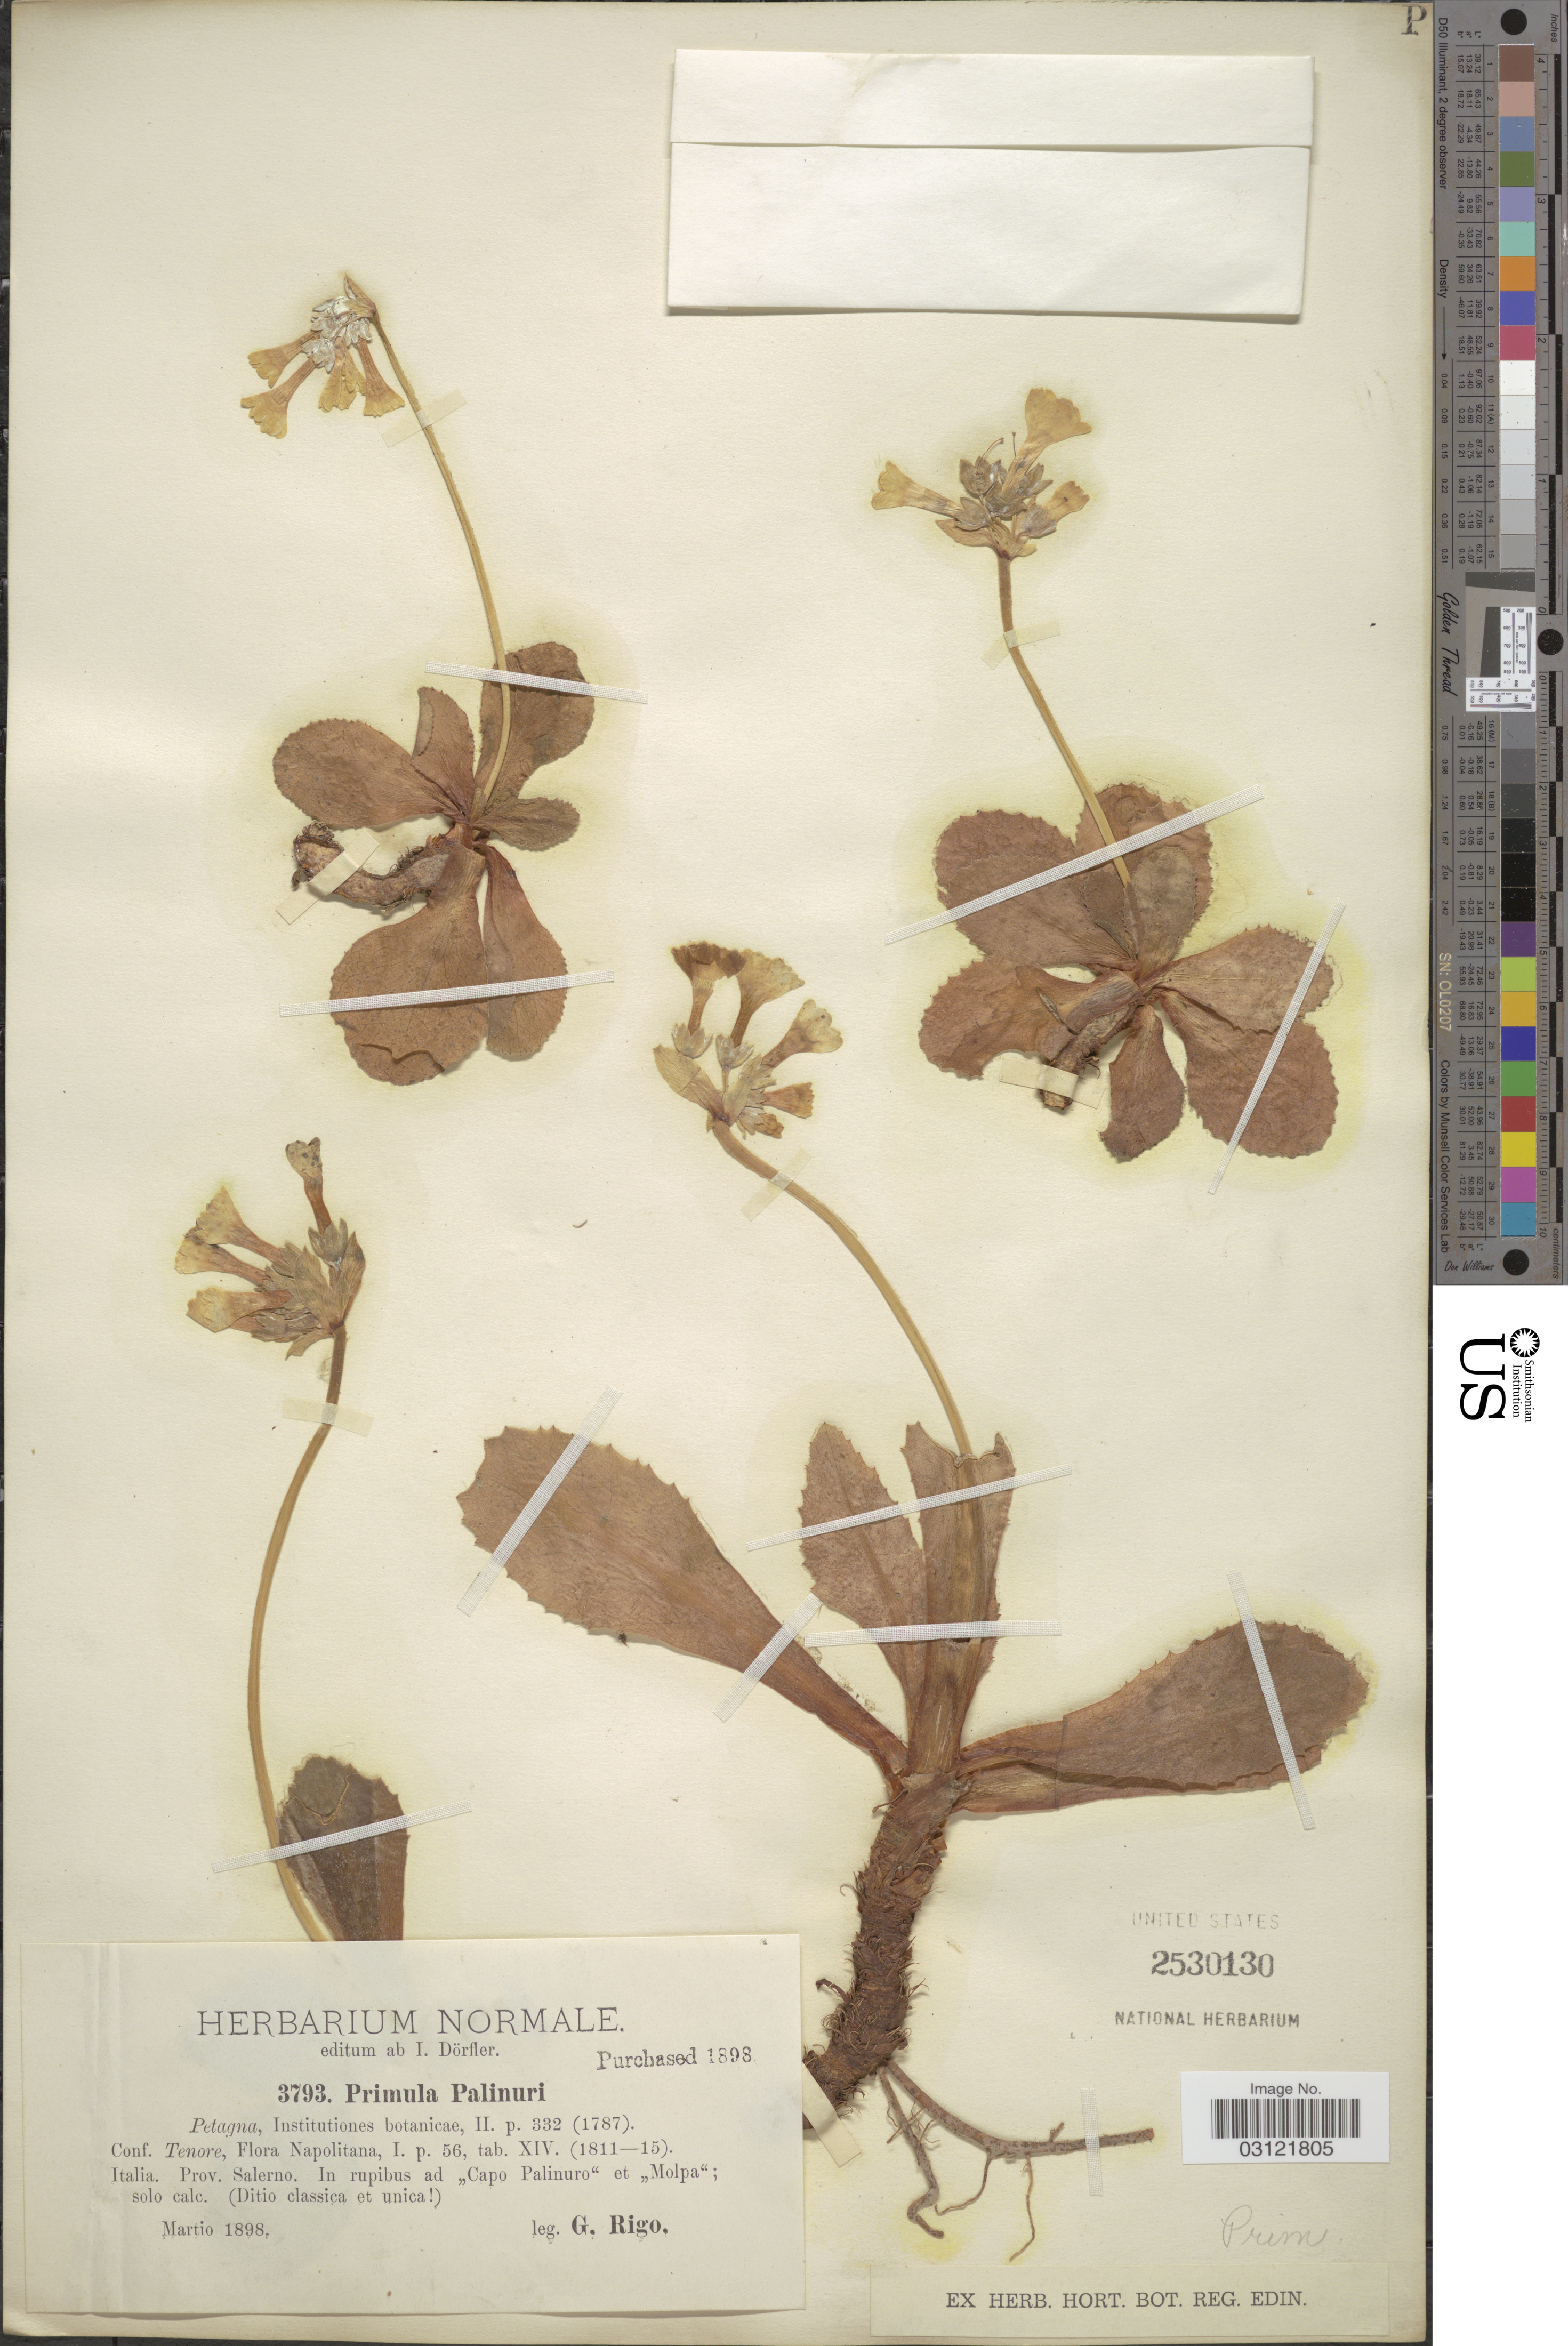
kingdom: Plantae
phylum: Tracheophyta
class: Magnoliopsida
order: Ericales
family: Primulaceae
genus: Primula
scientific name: Primula palinuri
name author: Petagna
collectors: G. Rigo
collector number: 3793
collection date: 1898-03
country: Italy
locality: Prov. Salerno. In rupibus ad "Capo Palinuro" et Molpa.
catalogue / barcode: US 2530130